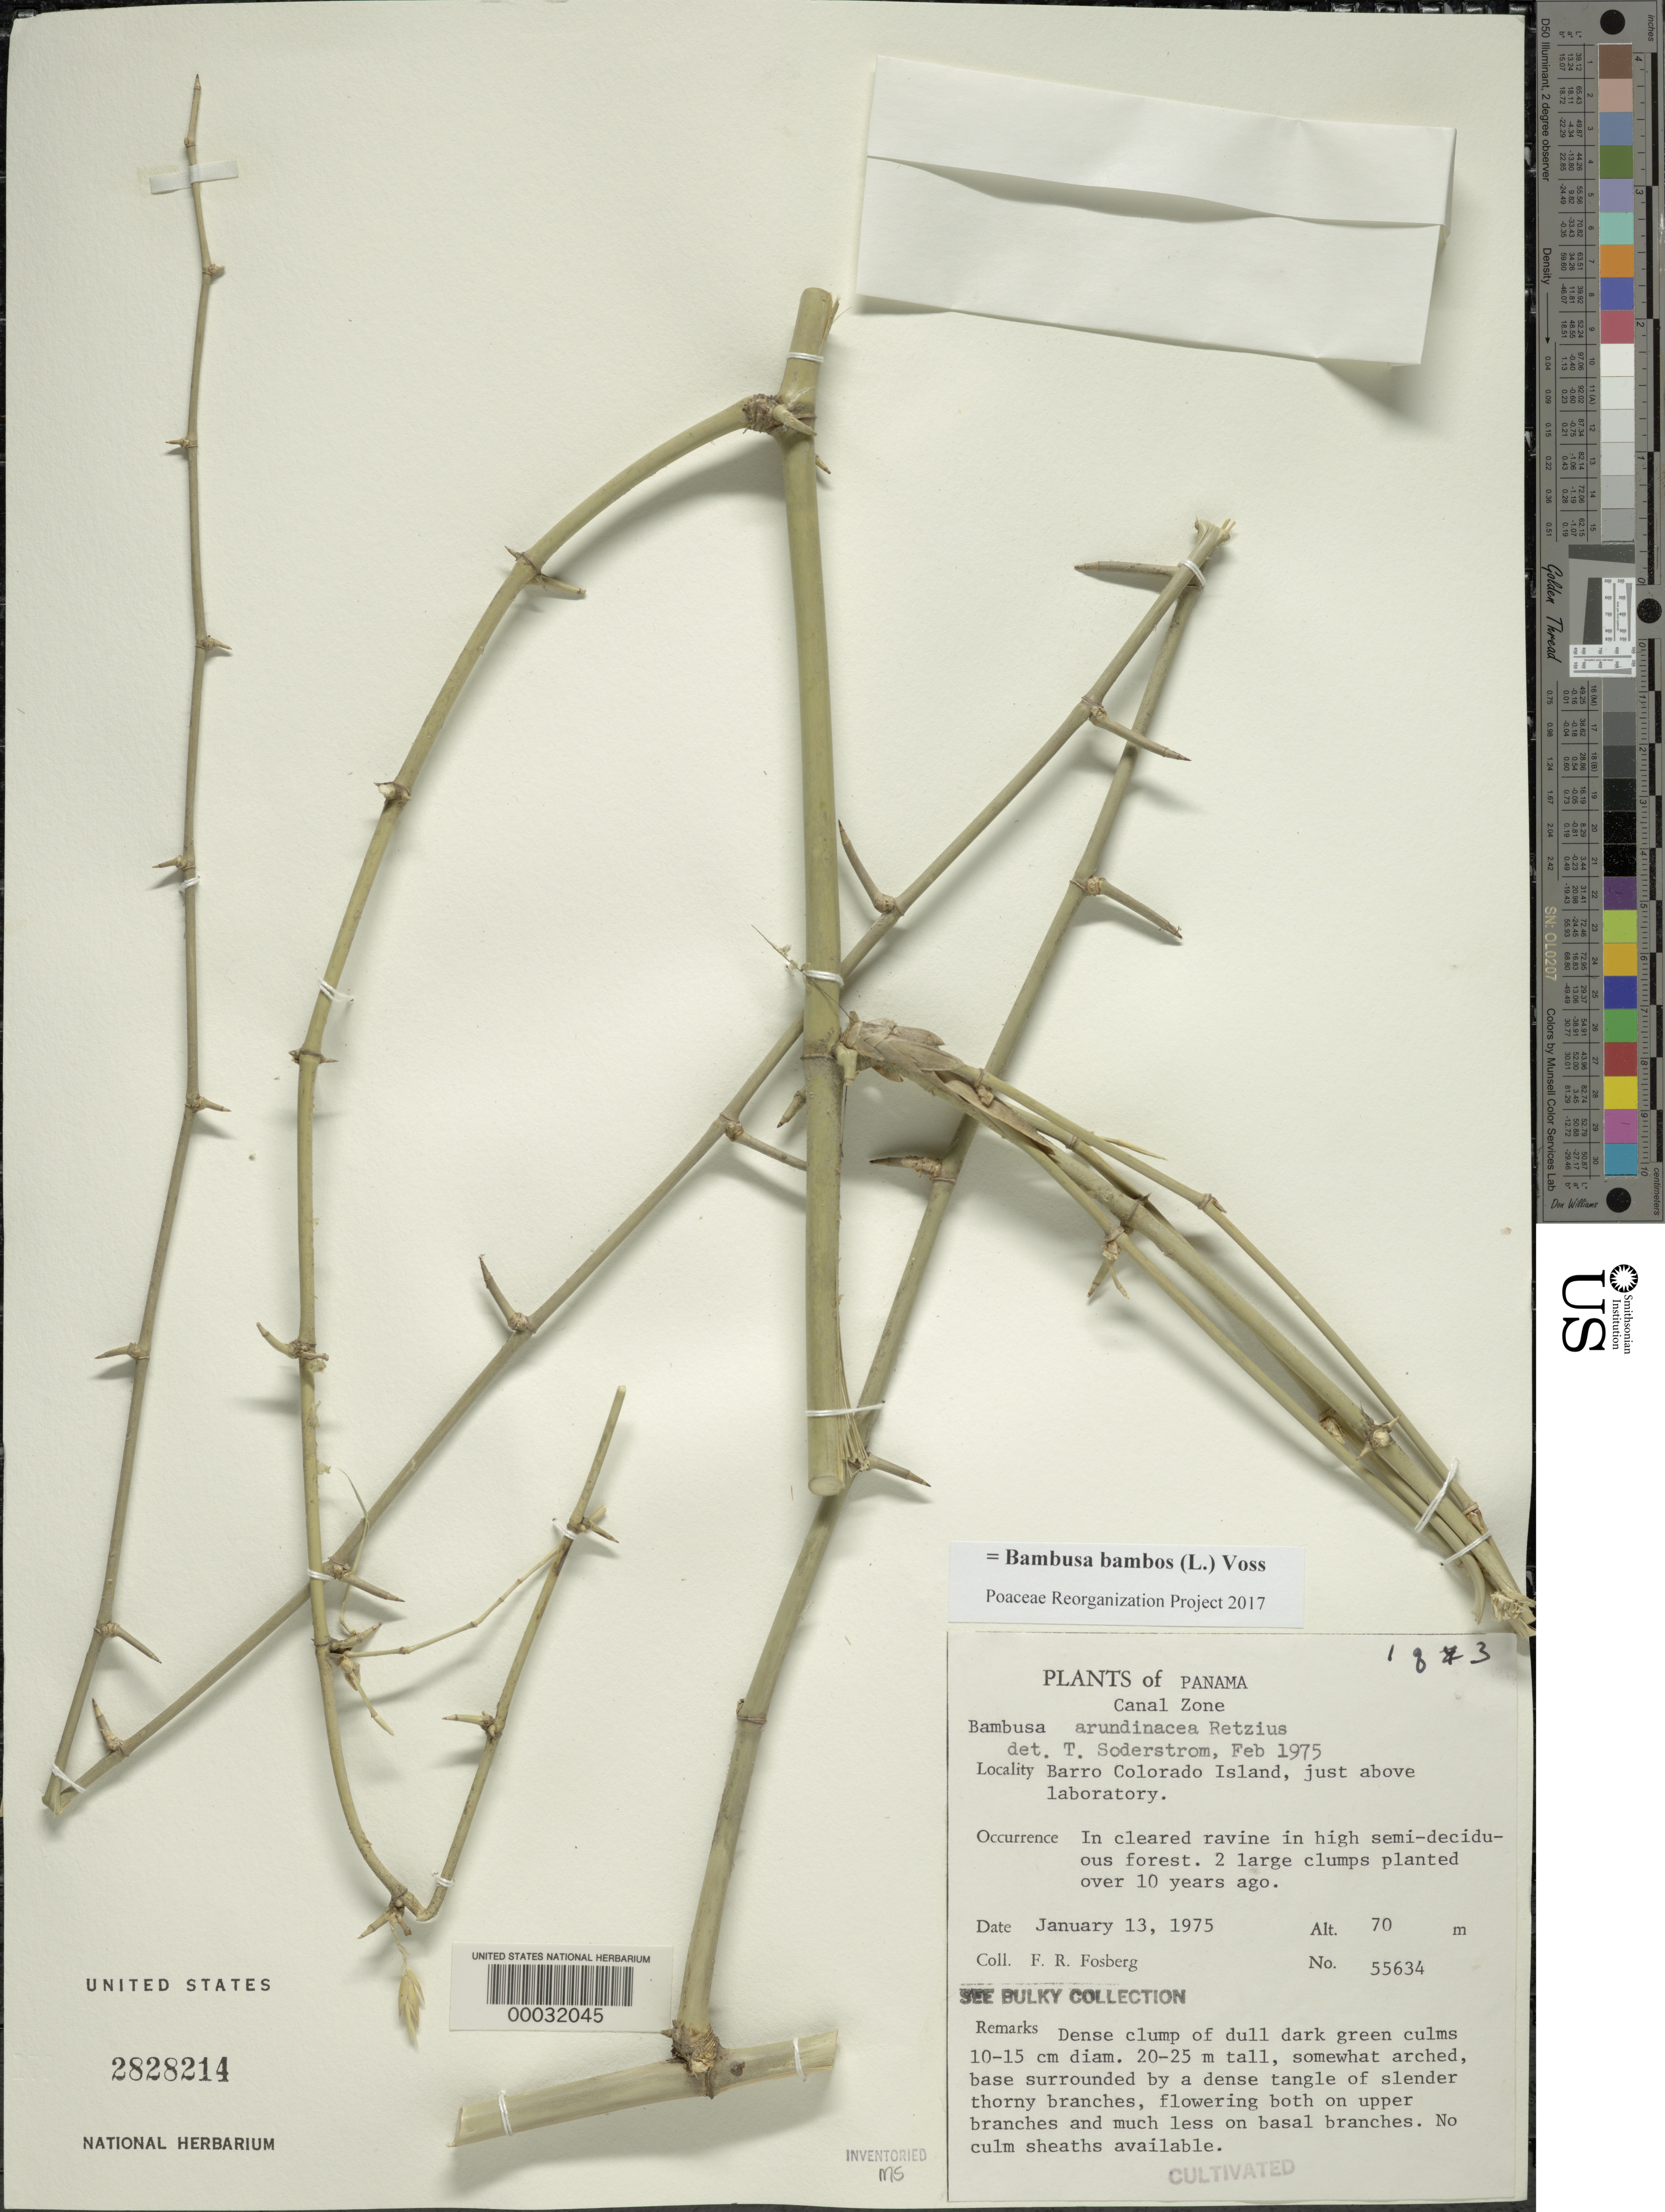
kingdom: Plantae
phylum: Tracheophyta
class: Liliopsida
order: Poales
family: Poaceae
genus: Bambusa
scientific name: Bambusa bambos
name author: (L.) Voss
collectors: F. R. Fosberg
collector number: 55634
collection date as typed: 13 Jan 1975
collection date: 1975-01-13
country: Panama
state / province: Panamá Oeste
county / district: Canal Zone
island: Barro Colorado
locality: Canal Zone.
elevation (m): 70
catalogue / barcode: US 2828214